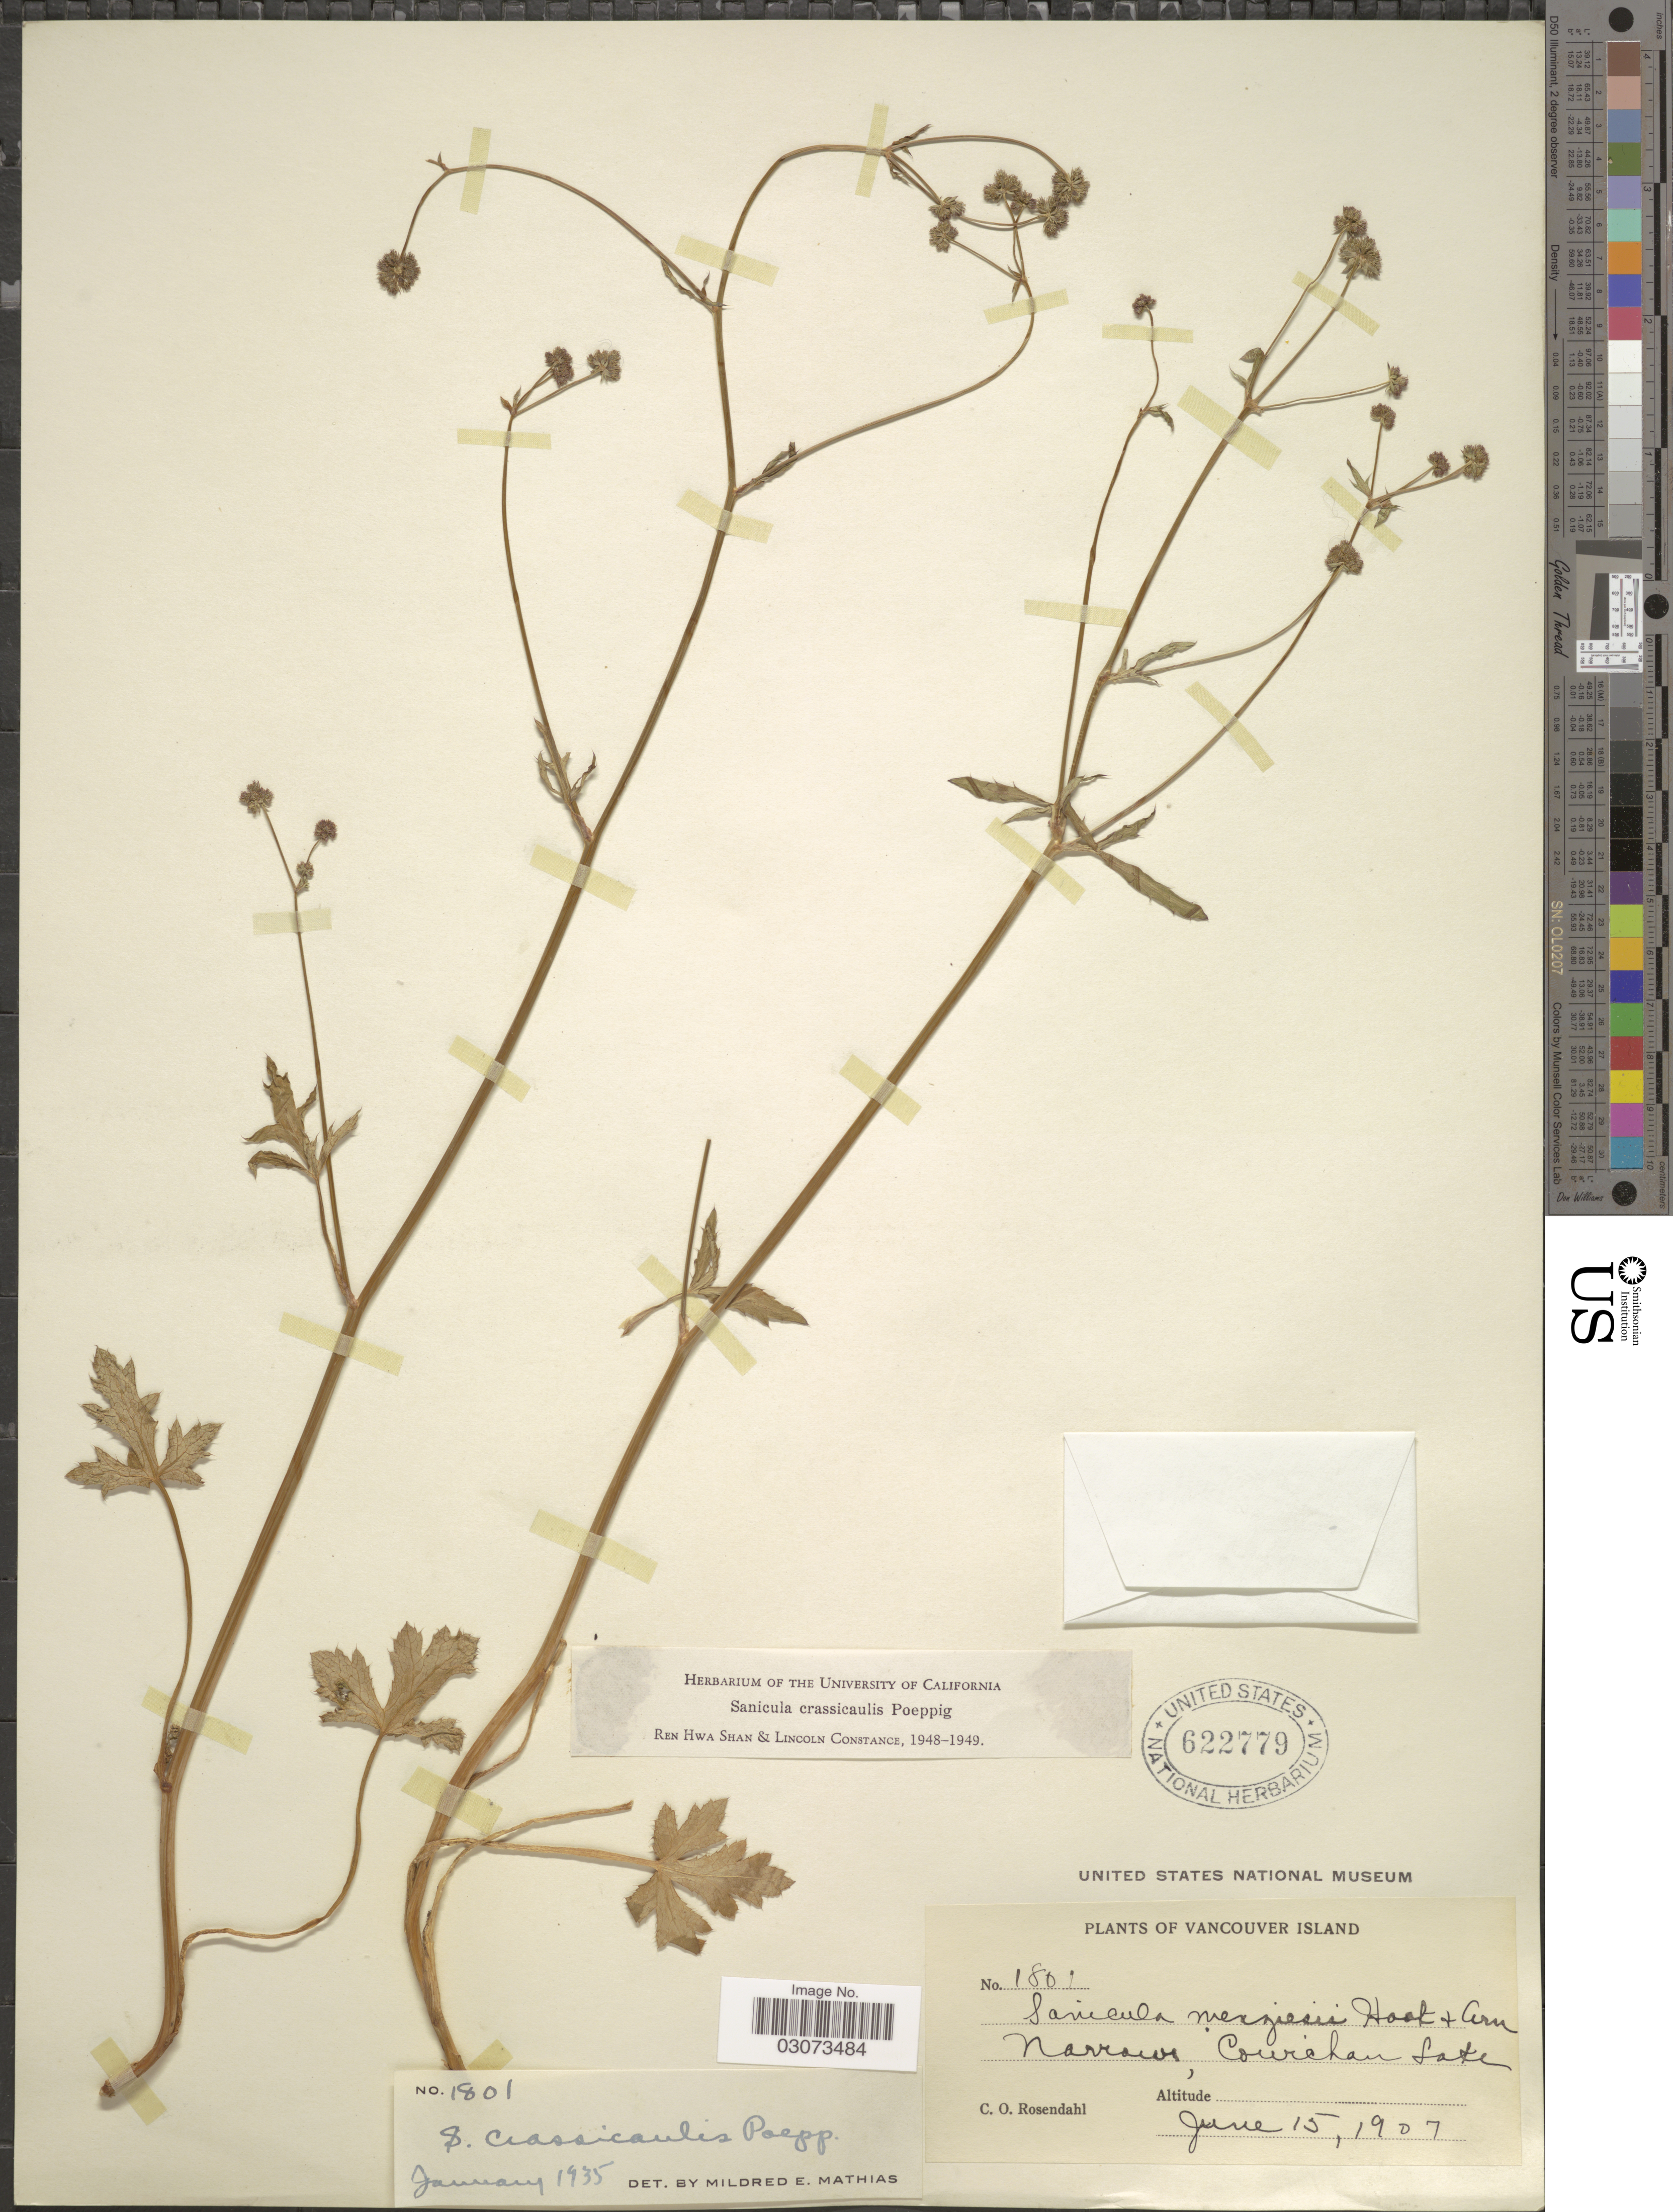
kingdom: Plantae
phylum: Tracheophyta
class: Magnoliopsida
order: Apiales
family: Apiaceae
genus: Sanicula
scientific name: Sanicula crassicaulis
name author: Poepp. ex DC.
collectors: C. O. Rosendahl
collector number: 1801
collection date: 1907-06-15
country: Canada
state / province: British Columbia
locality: Vancouver Island. Narrows, Cowichan Lake.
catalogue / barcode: US 622779